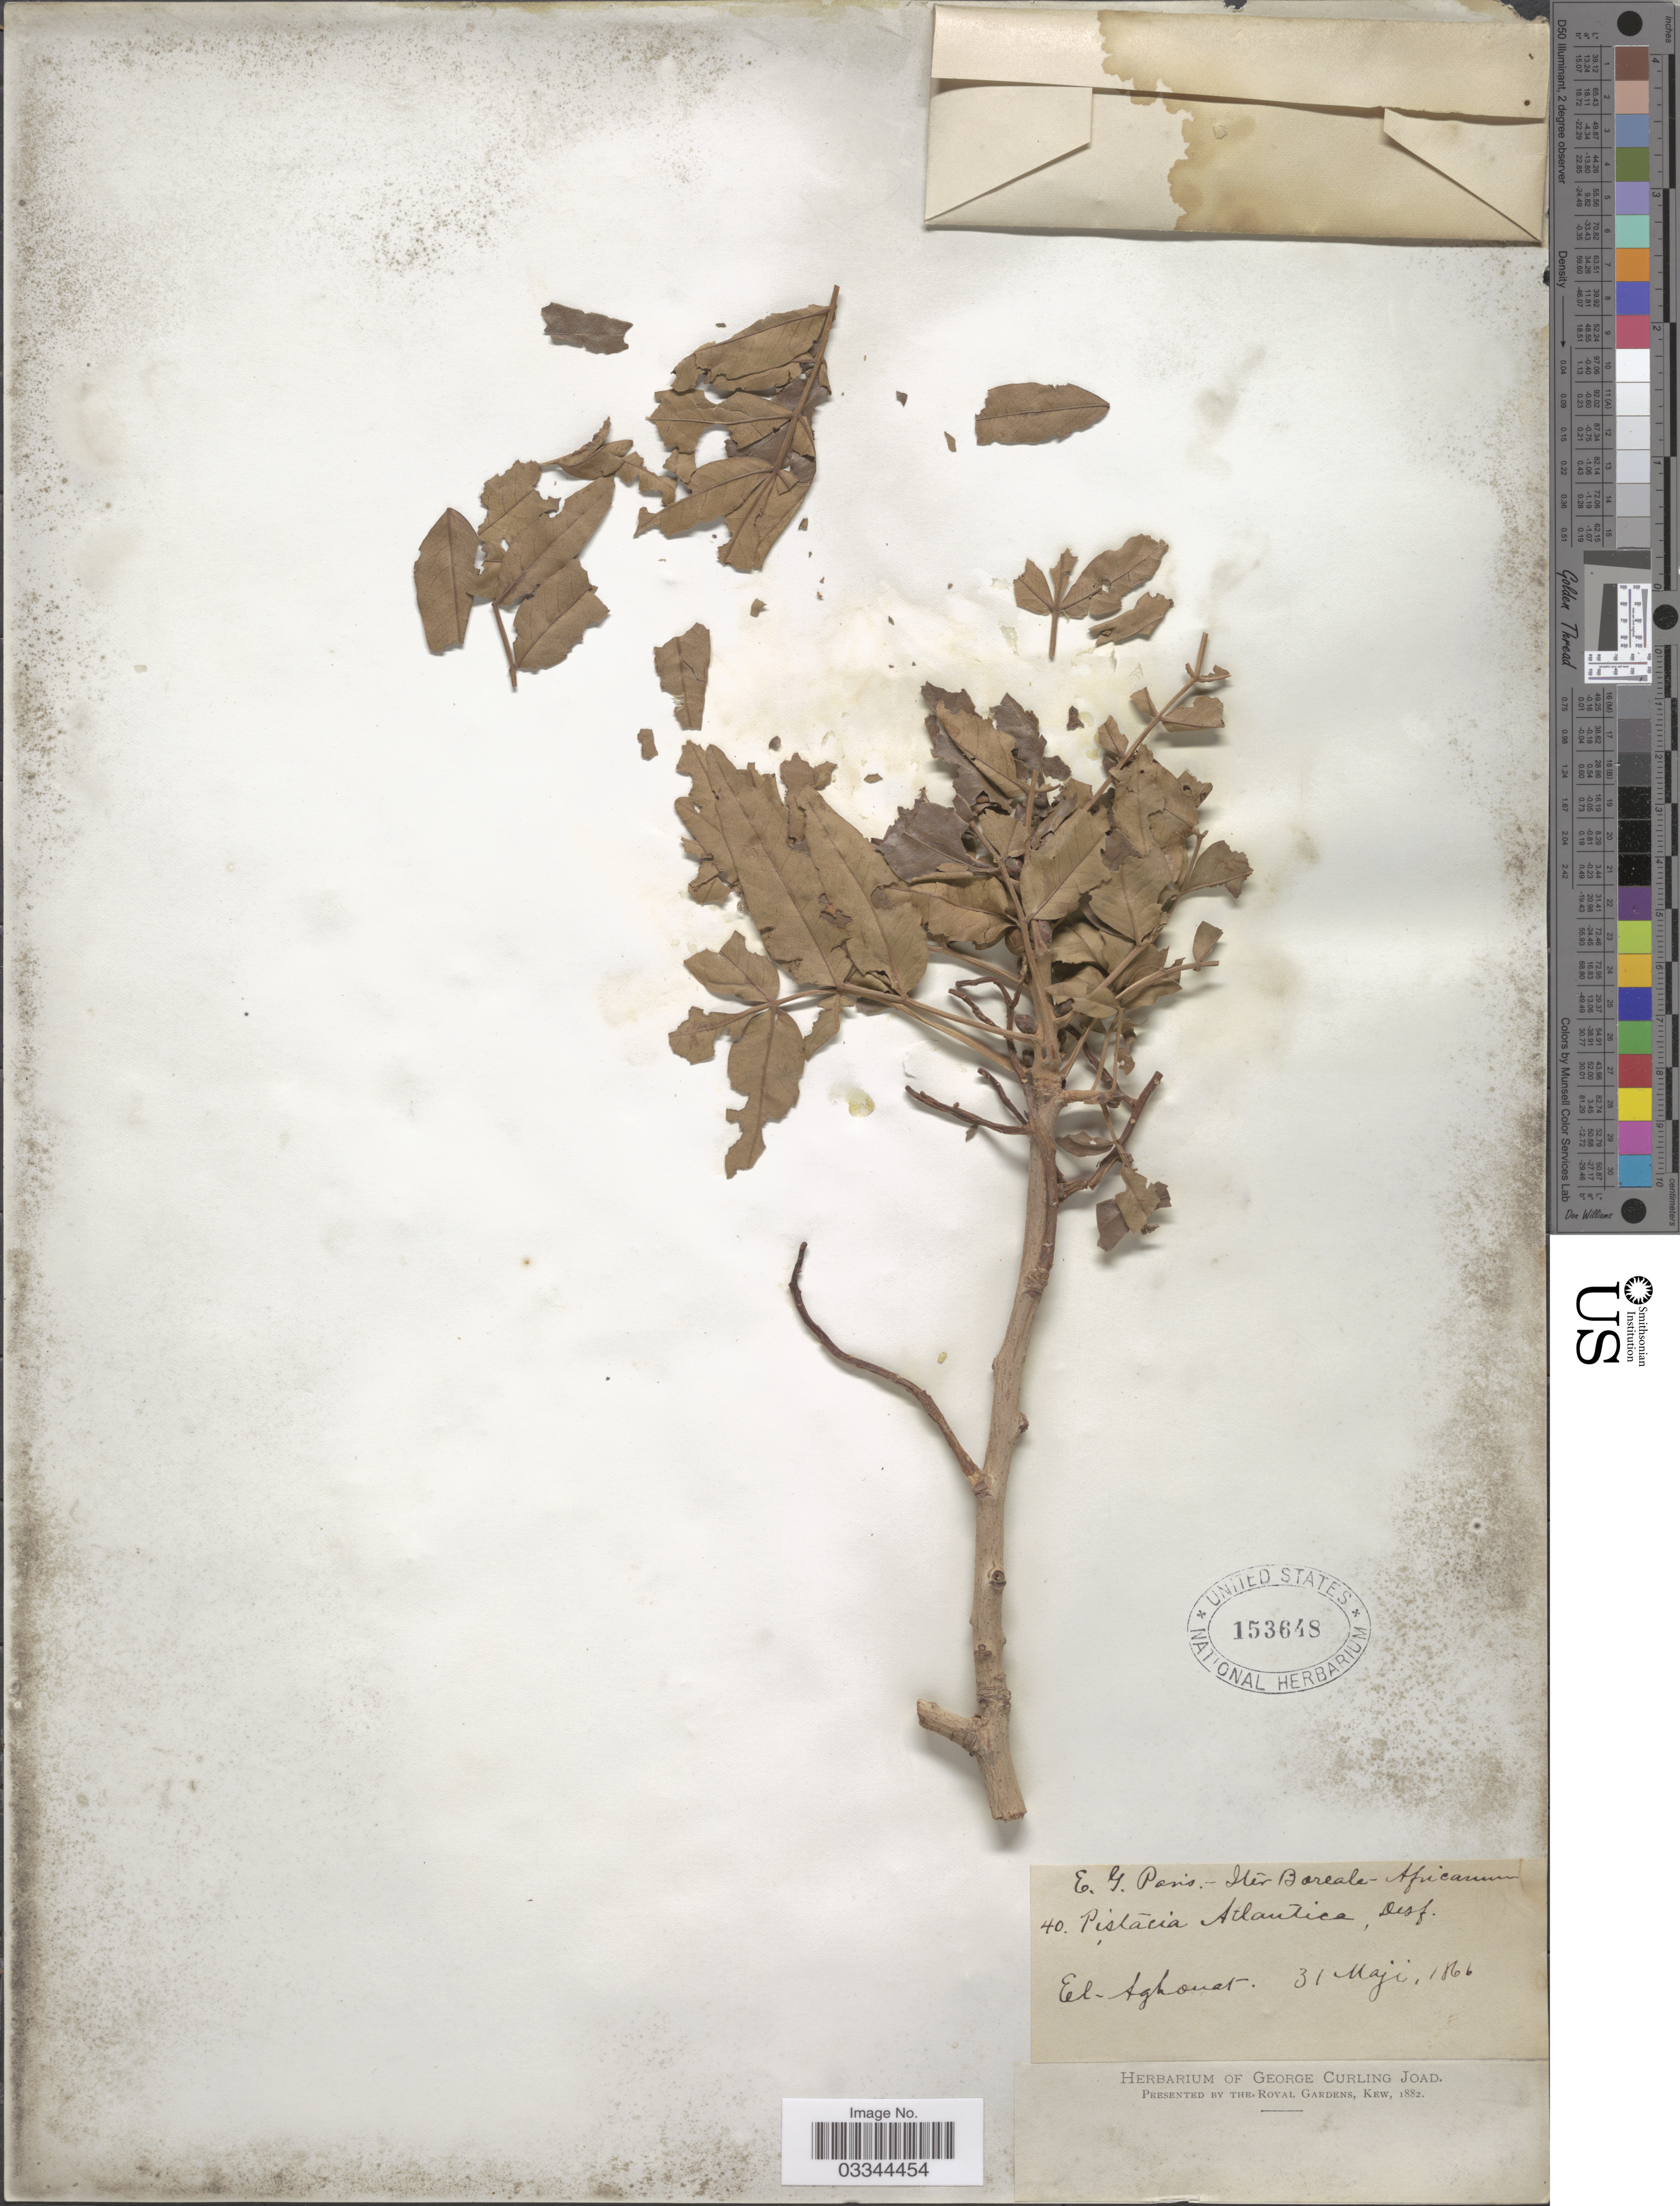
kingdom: Plantae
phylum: Tracheophyta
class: Magnoliopsida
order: Sapindales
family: Anacardiaceae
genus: Pistacia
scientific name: Pistacia atlantica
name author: Desf.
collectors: Paris, E.G.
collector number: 40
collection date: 1866-05-31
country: Algeria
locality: Inter Boreale-Africanum. El-Aghouat.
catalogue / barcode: US 153648